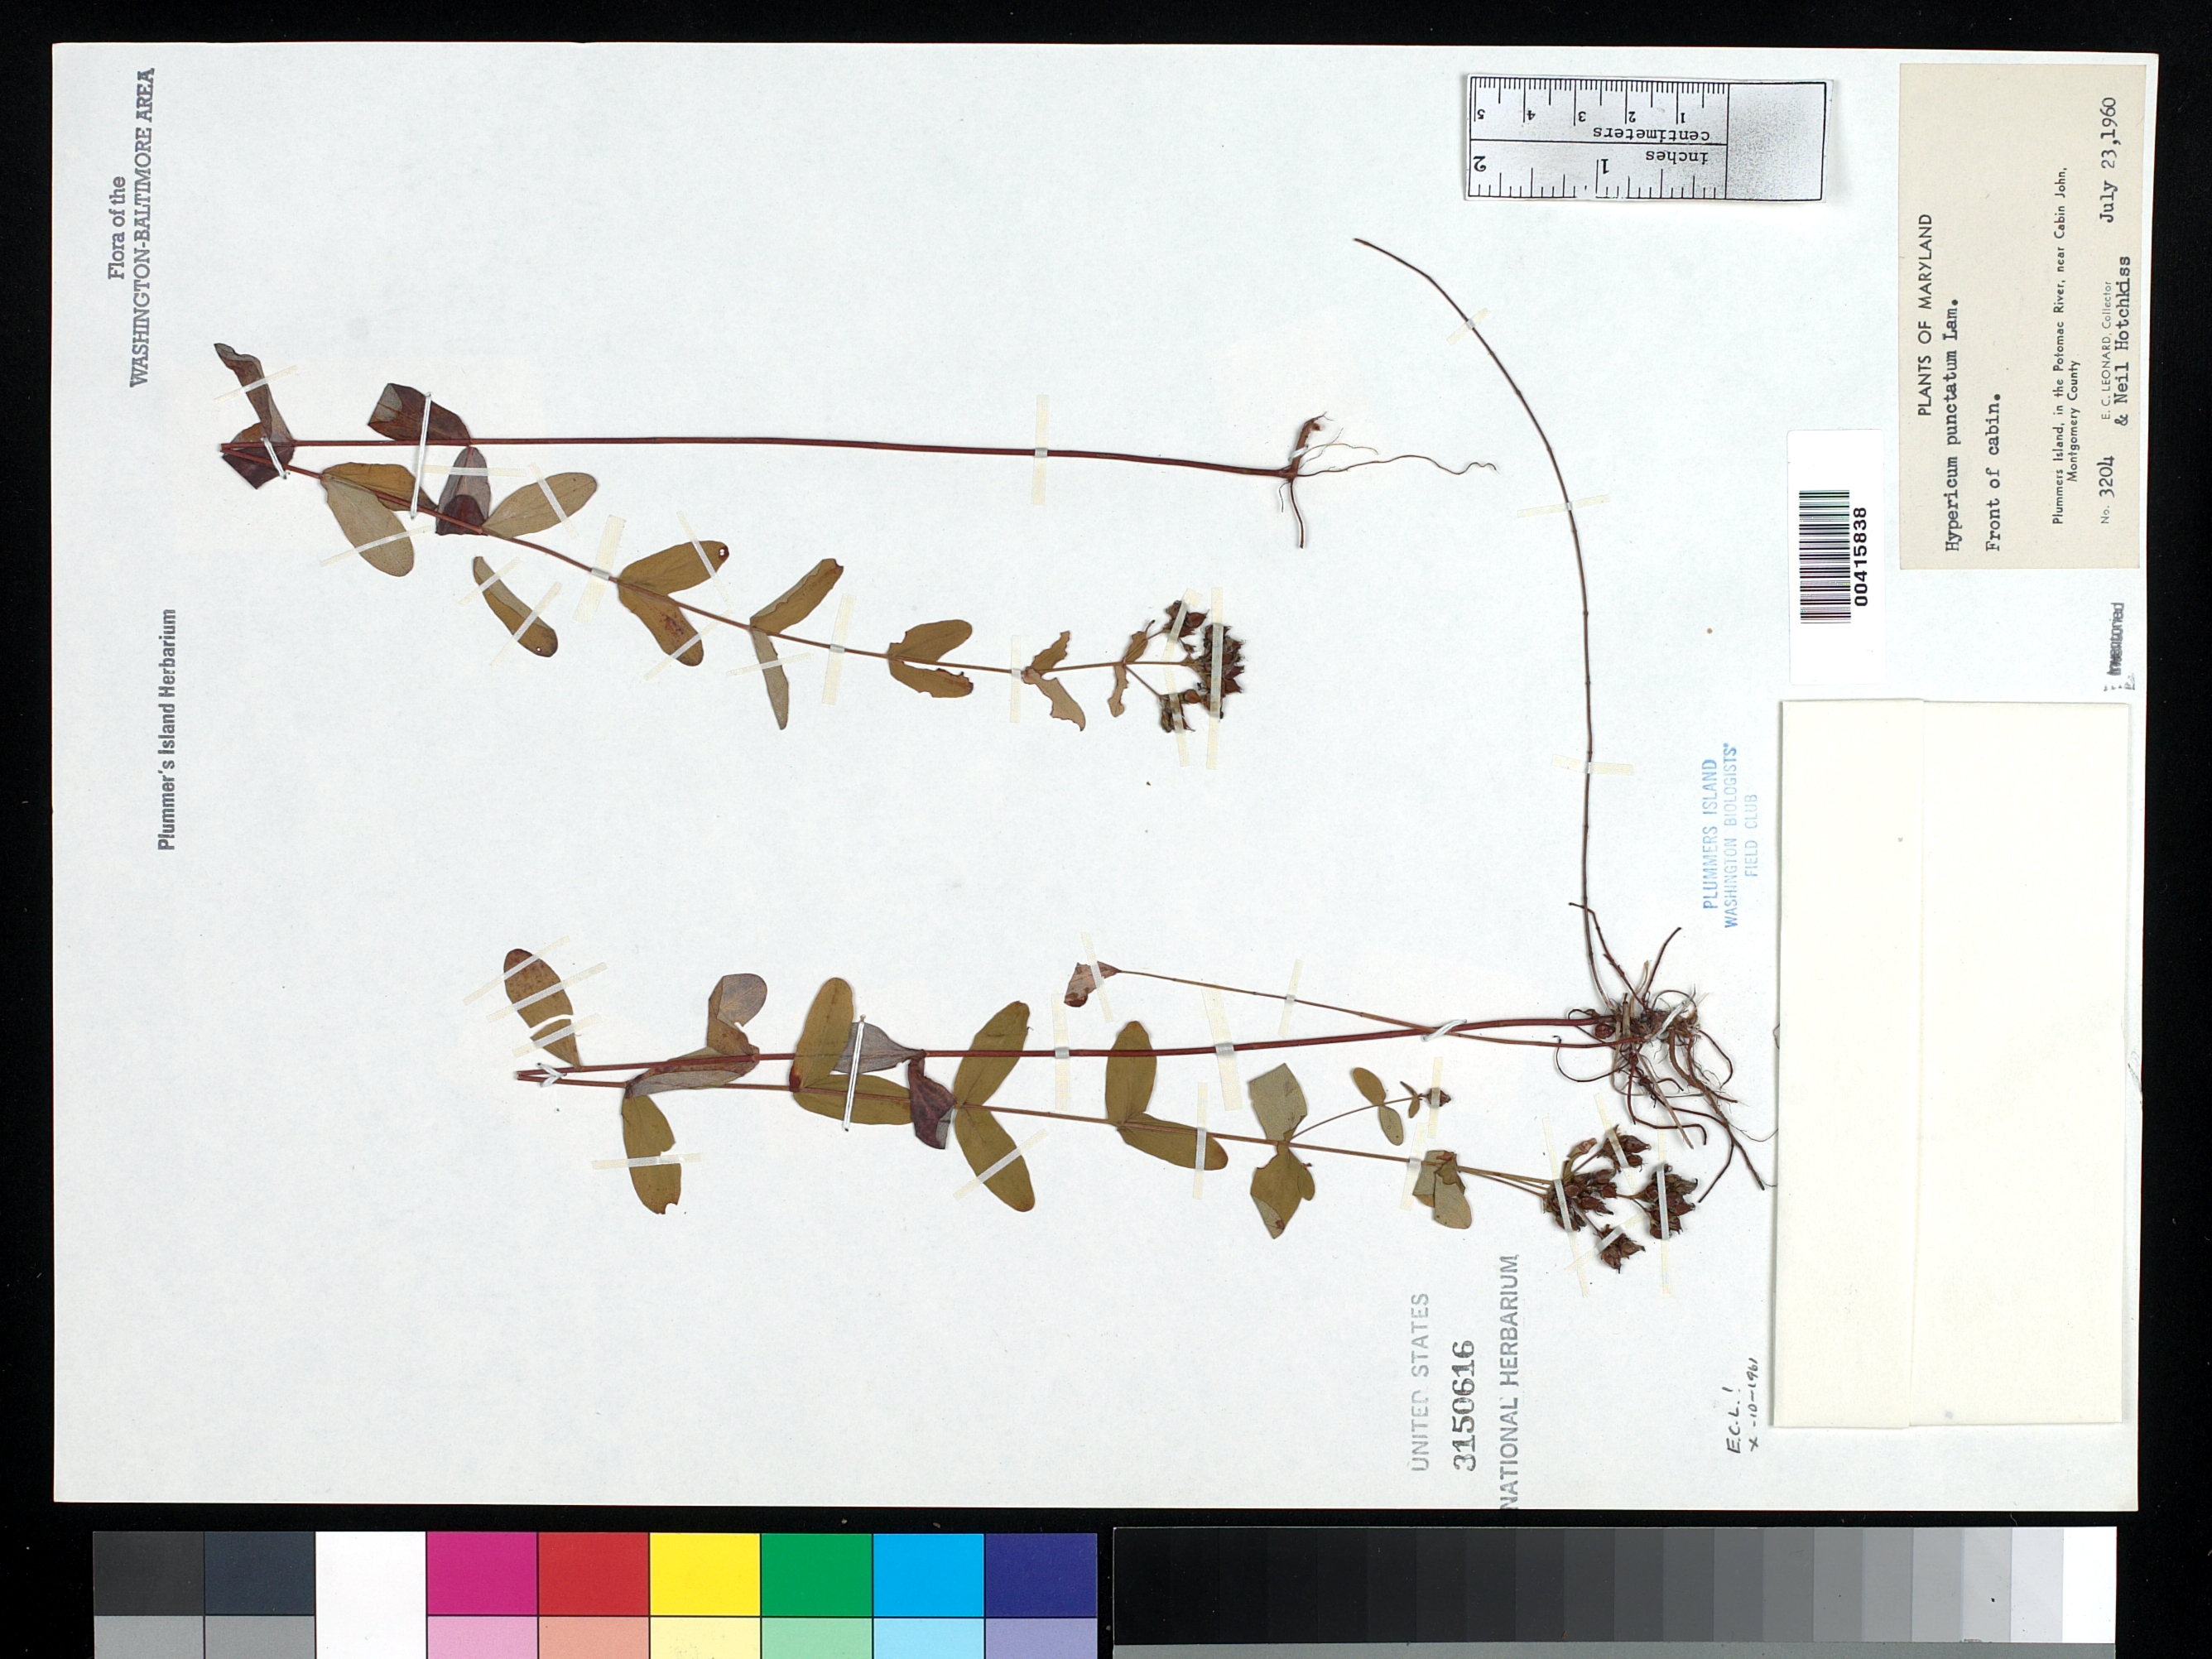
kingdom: Plantae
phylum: Tracheophyta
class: Magnoliopsida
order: Malpighiales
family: Hypericaceae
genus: Hypericum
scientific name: Hypericum punctatum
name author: Lam.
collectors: E. C. Leonard & N. Hotchkiss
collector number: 3204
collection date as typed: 23 Jul 1960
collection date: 1960-07-23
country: United States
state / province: Maryland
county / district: Montgomery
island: Plummers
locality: Plummer's Island; front of cabin C. & O. Canal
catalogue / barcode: US 3150616